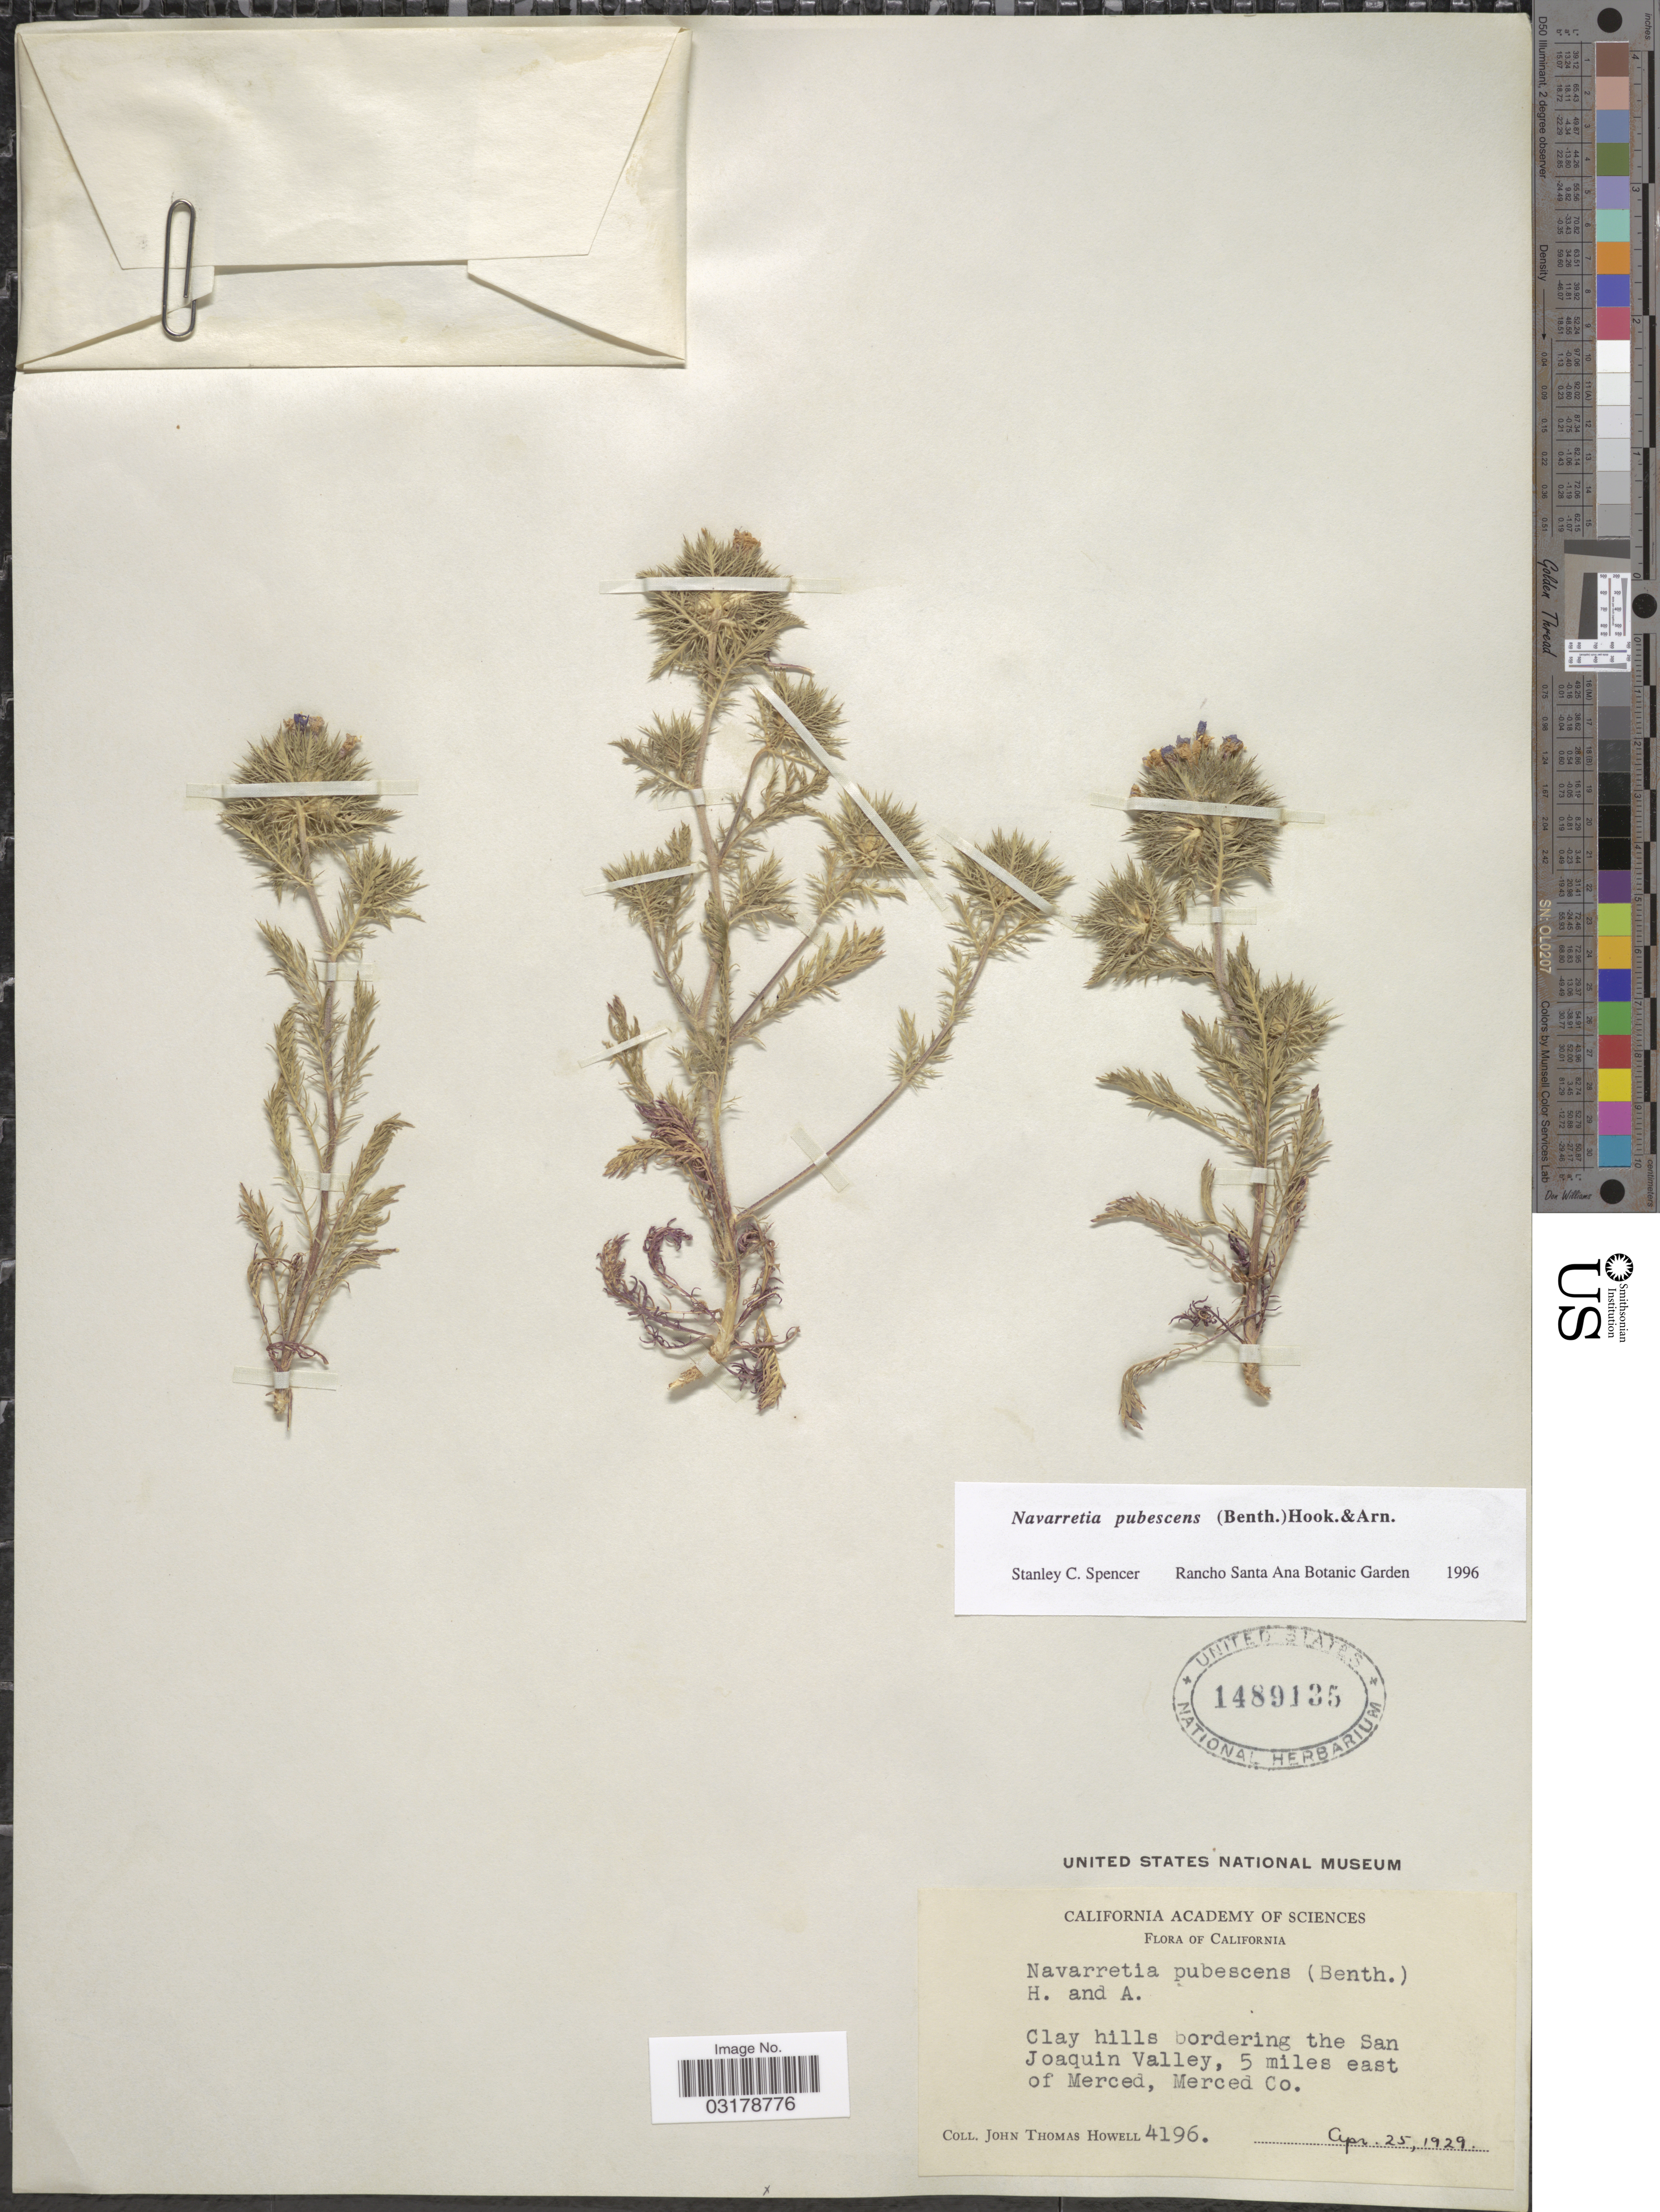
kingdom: Plantae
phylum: Tracheophyta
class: Magnoliopsida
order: Ericales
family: Polemoniaceae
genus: Navarretia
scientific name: Navarretia pubescens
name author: (Benth.) Hook. & Arn.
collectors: J. T. Howell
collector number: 4196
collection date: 1929-04-25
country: United States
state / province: California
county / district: Merced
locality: Clay hills bordering the San Joaquin Valley, 5 miles east of Merced, Merced Co.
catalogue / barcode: US 1489135